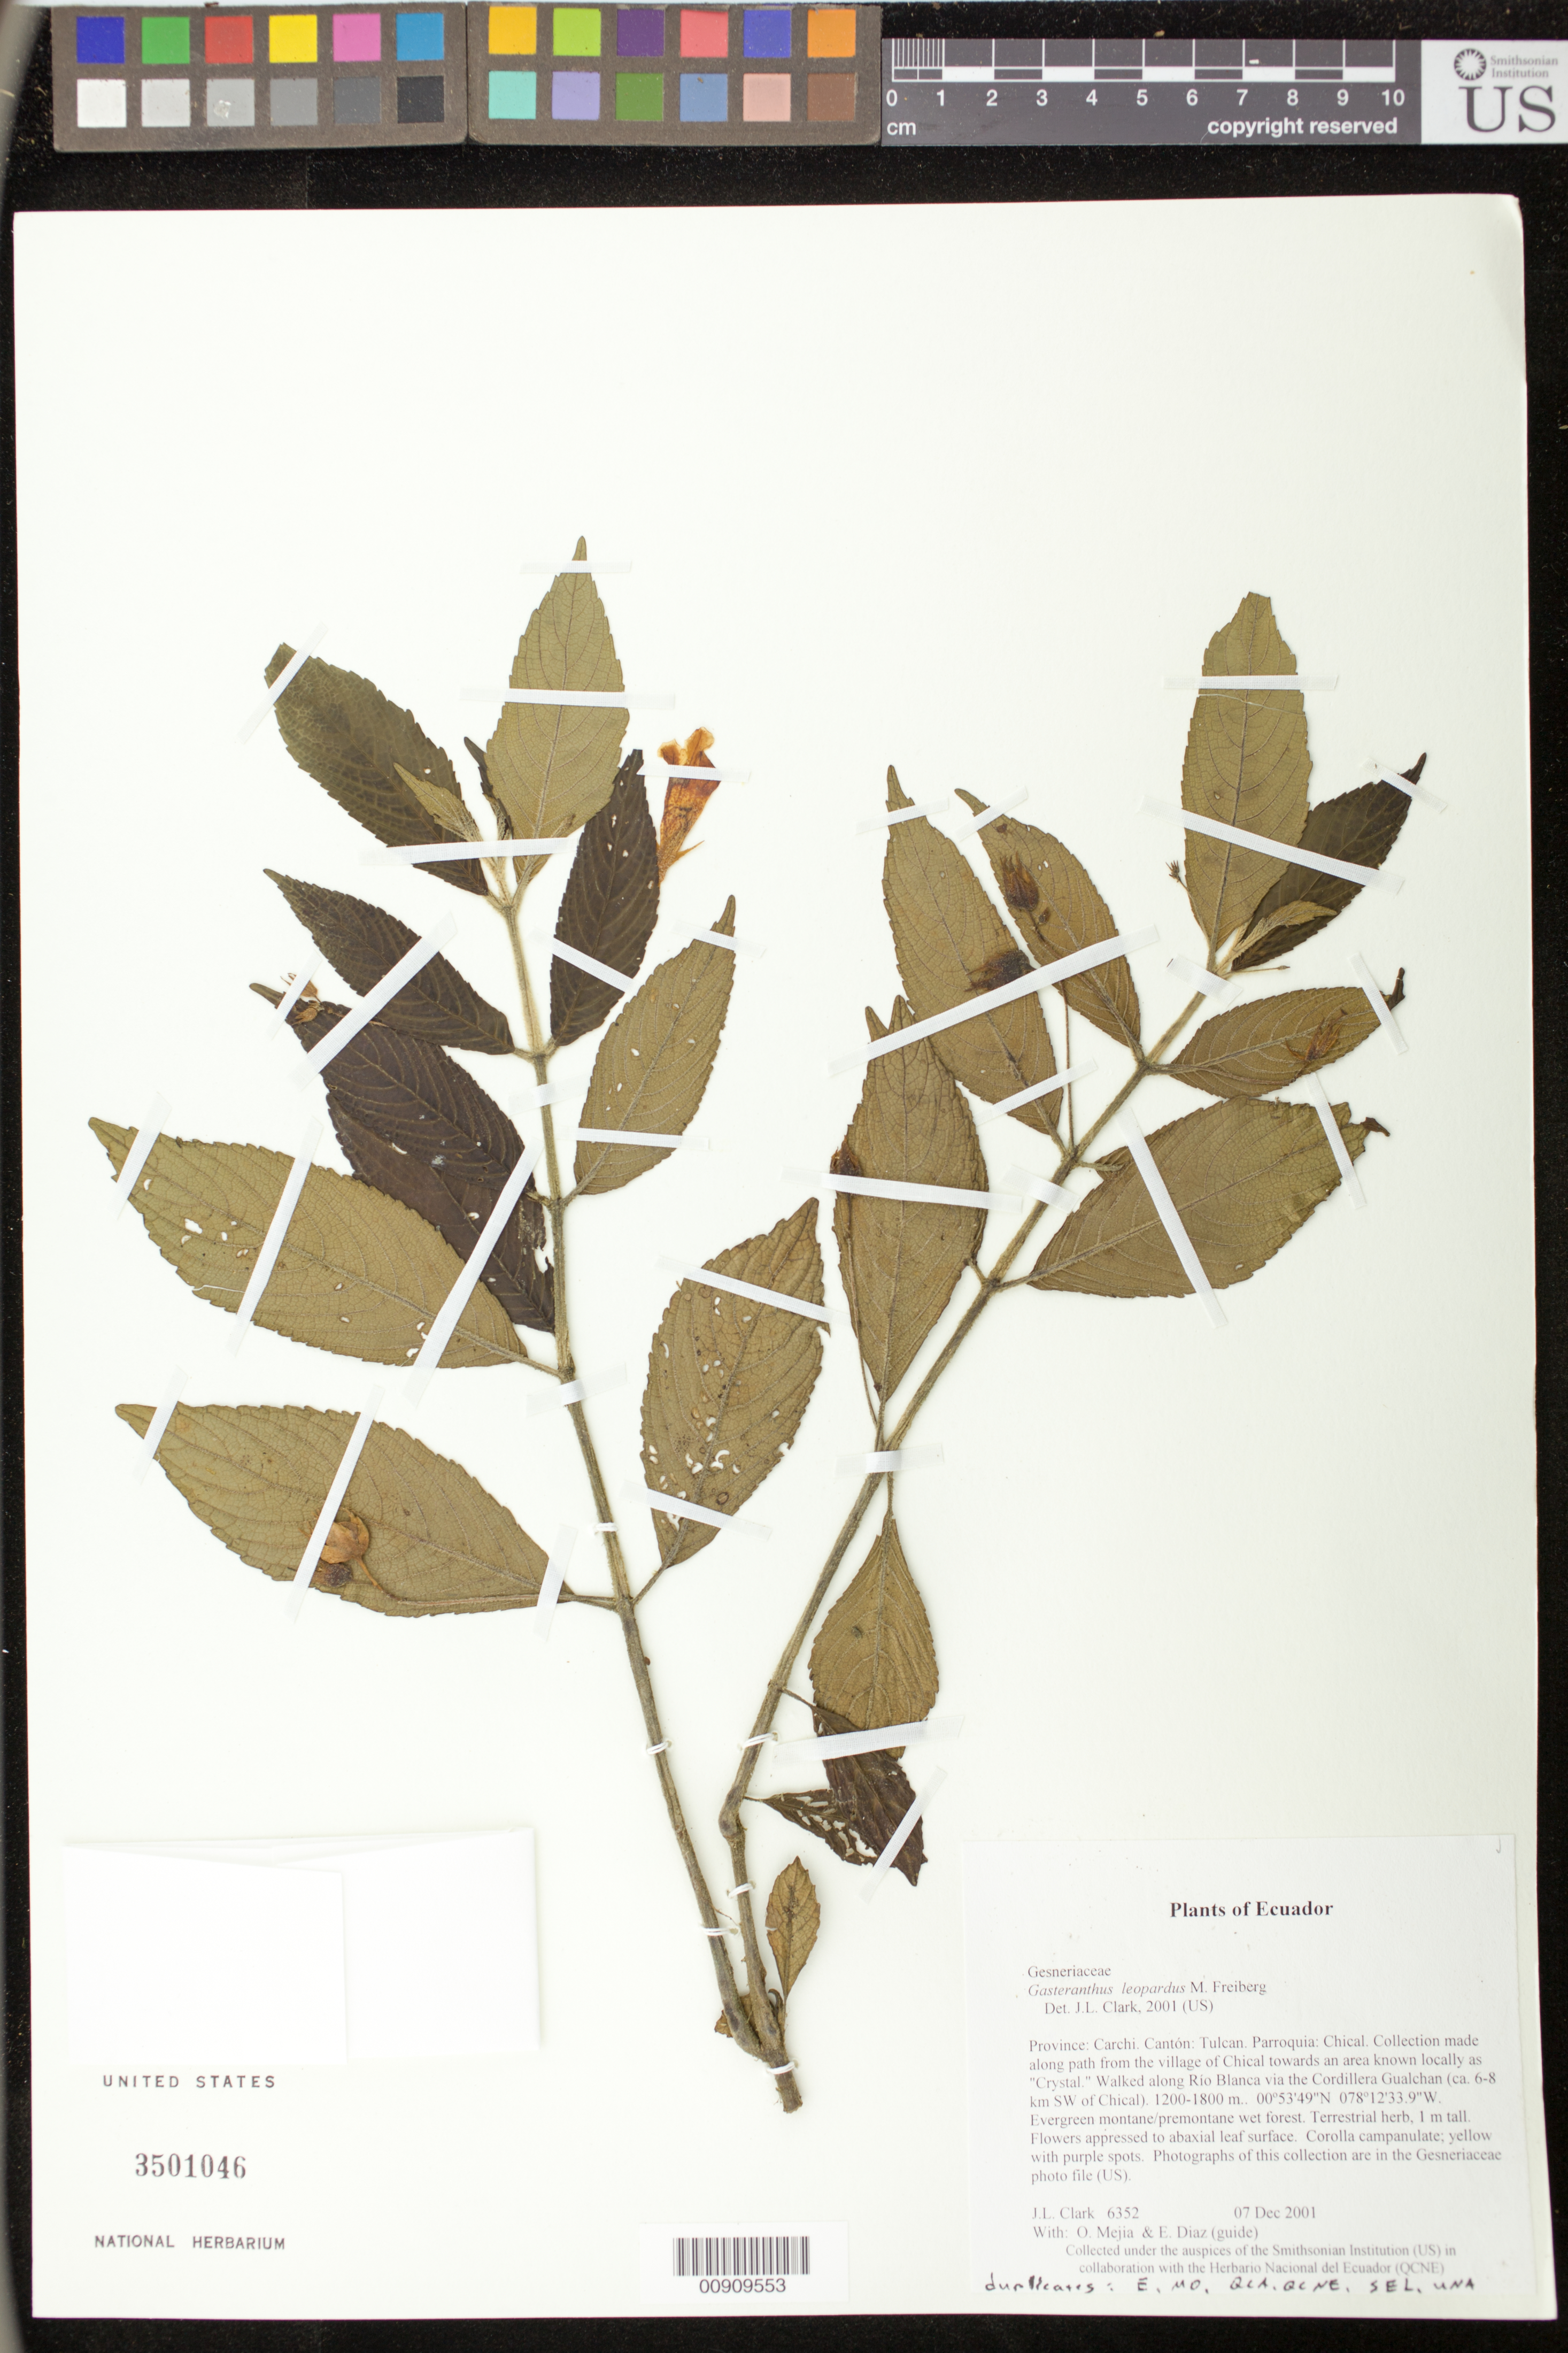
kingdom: Plantae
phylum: Tracheophyta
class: Magnoliopsida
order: Lamiales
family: Gesneriaceae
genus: Gasteranthus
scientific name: Gasteranthus leopardus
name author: M. Freiberg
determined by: Clark, J. L., (SEL), The Marie Selby Botanical Garden (UNITED STATES)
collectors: J. L. Clark, O. Mejia & E. Diaz (guide)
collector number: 6352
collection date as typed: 07 Dec 2001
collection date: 2001-12-07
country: Ecuador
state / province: Carchi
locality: Tulcan. Parroquia: Chical. Collection made along path from the village of Chical towards an area known locally as "Crystal." Walked along Río Blanca via the Cordillera Gualchan (ca. 6-8 km SW of Chical).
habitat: Evergreen montane/premontane wet forest.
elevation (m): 1200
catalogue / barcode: US 3501046